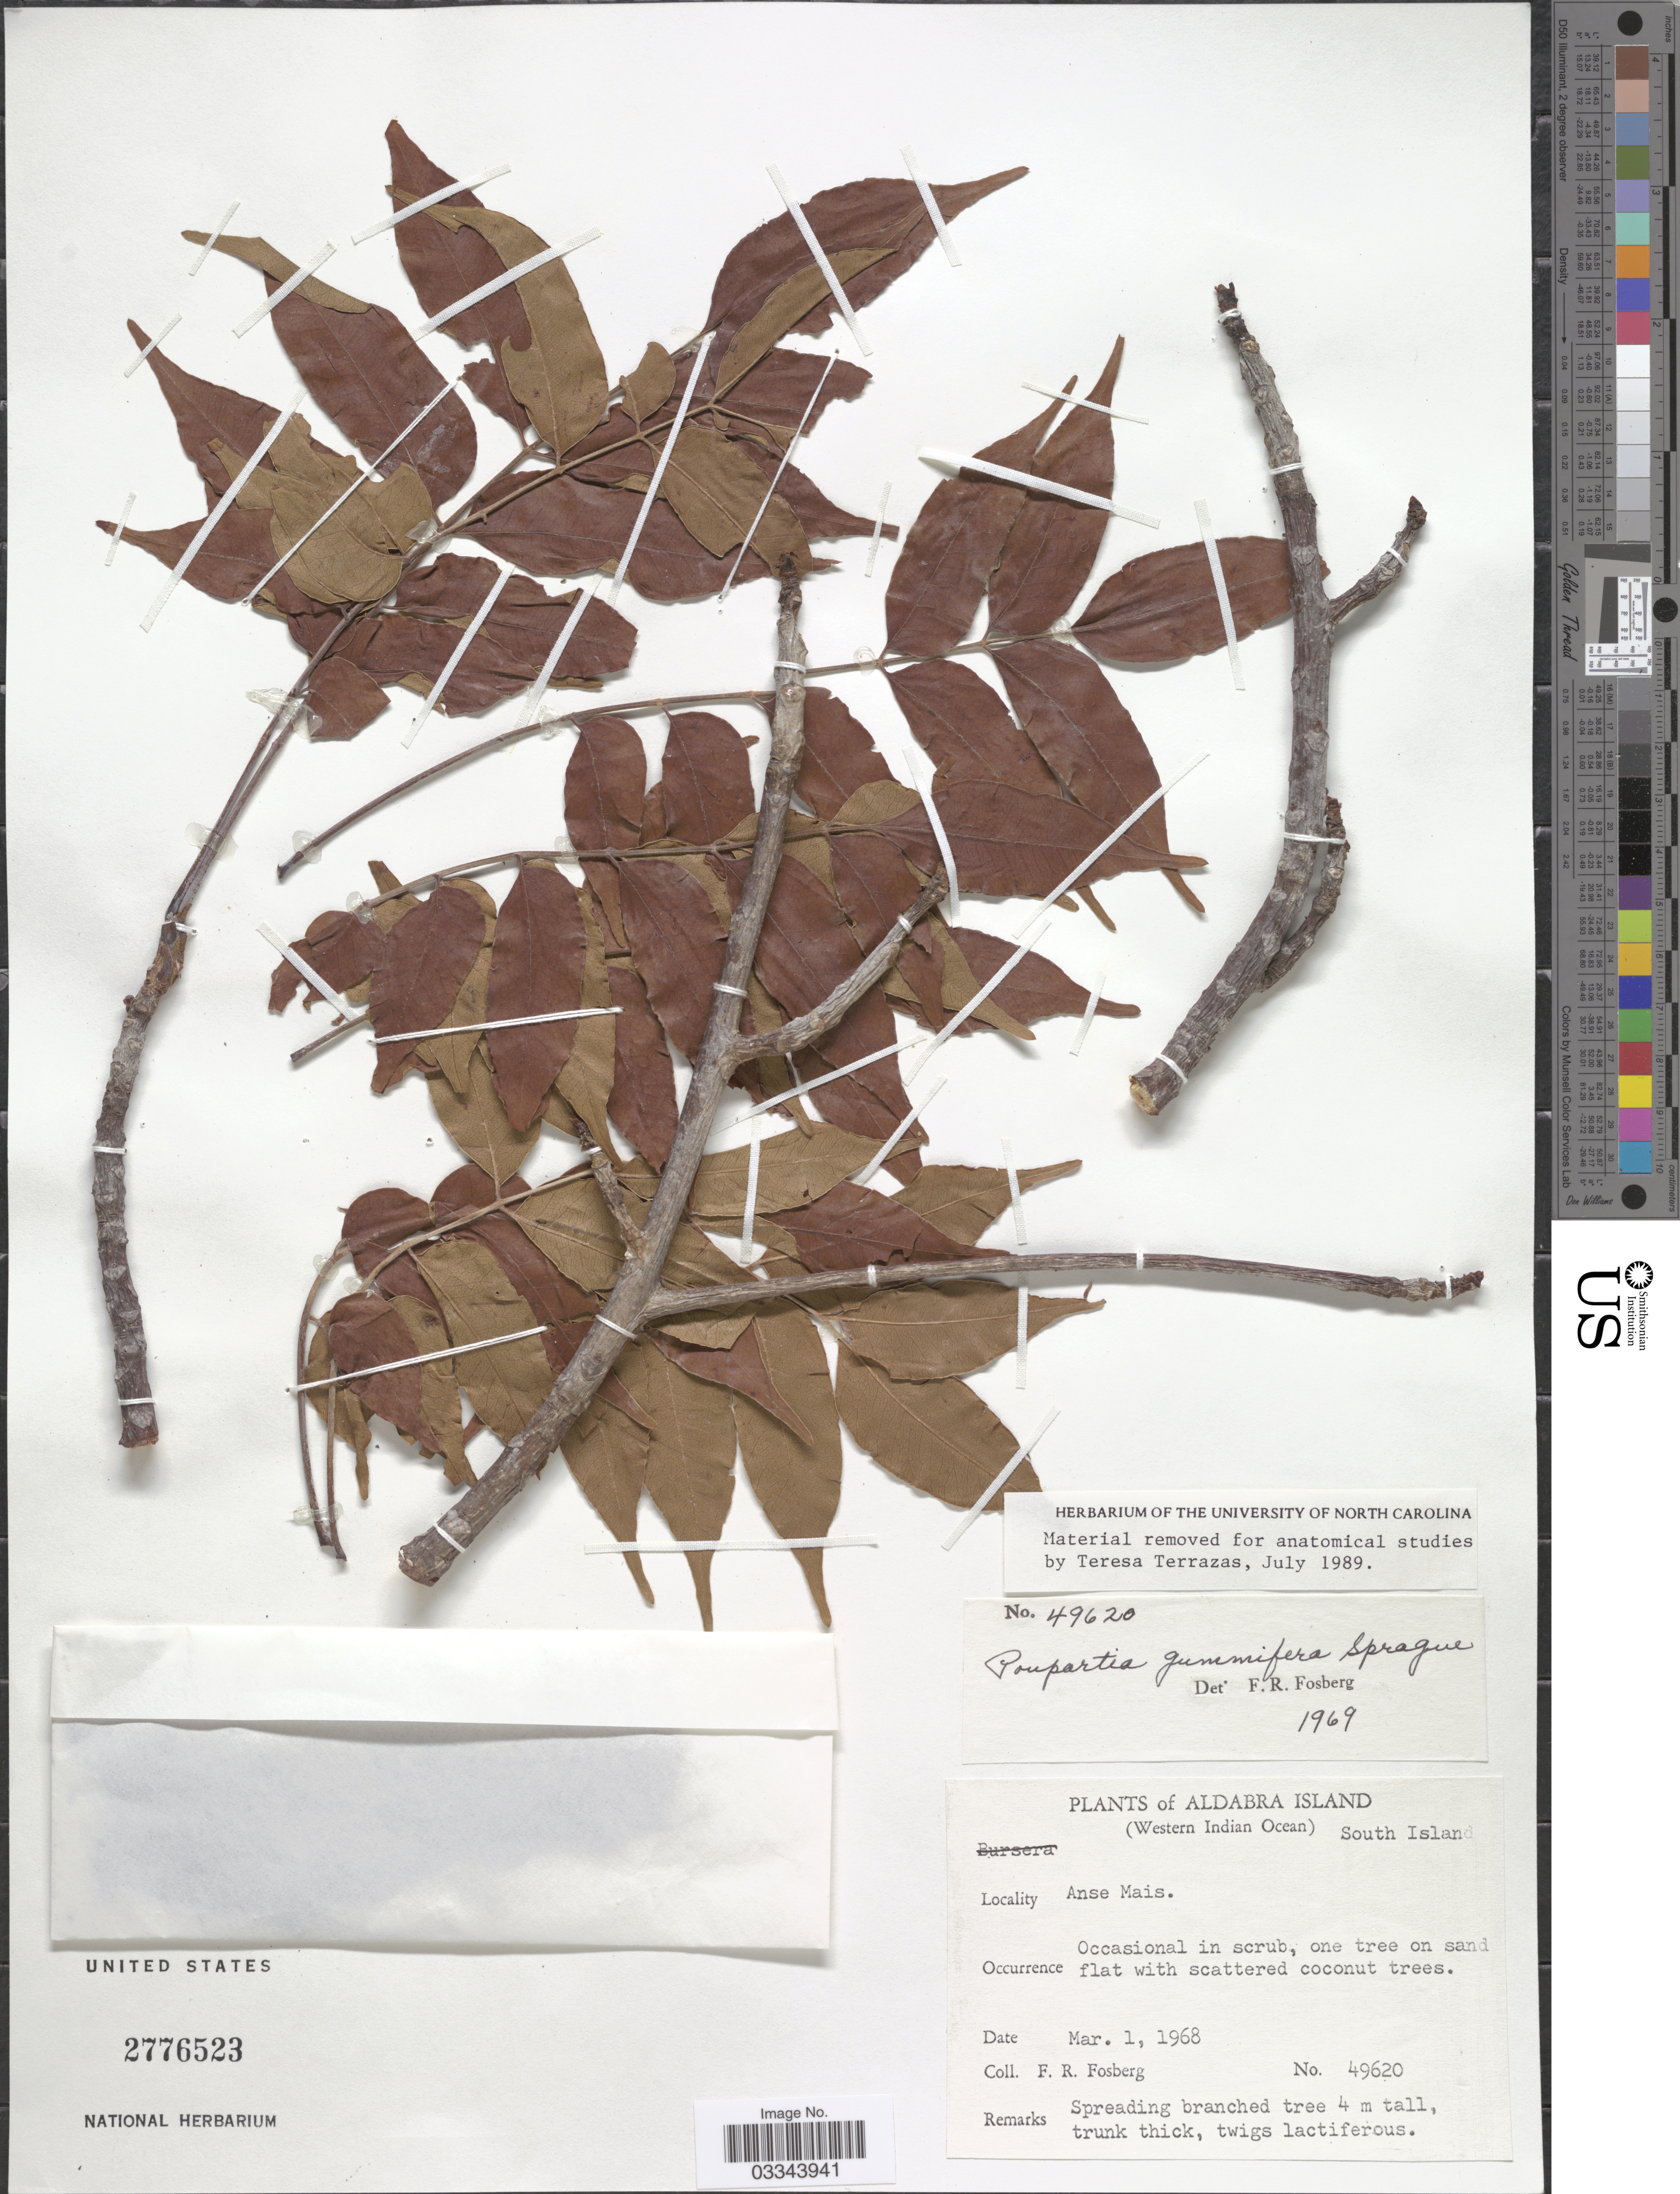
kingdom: Plantae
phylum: Tracheophyta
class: Magnoliopsida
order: Sapindales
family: Anacardiaceae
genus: Operculicarya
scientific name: Operculicarya gummifera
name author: (Sprague) Capuron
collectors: F. R. Fosberg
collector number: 49620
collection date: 1968-03-01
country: Seychelles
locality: Aldabra Island (Western Indian Ocean) South Island, Anse Mais.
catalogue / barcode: US 2776523